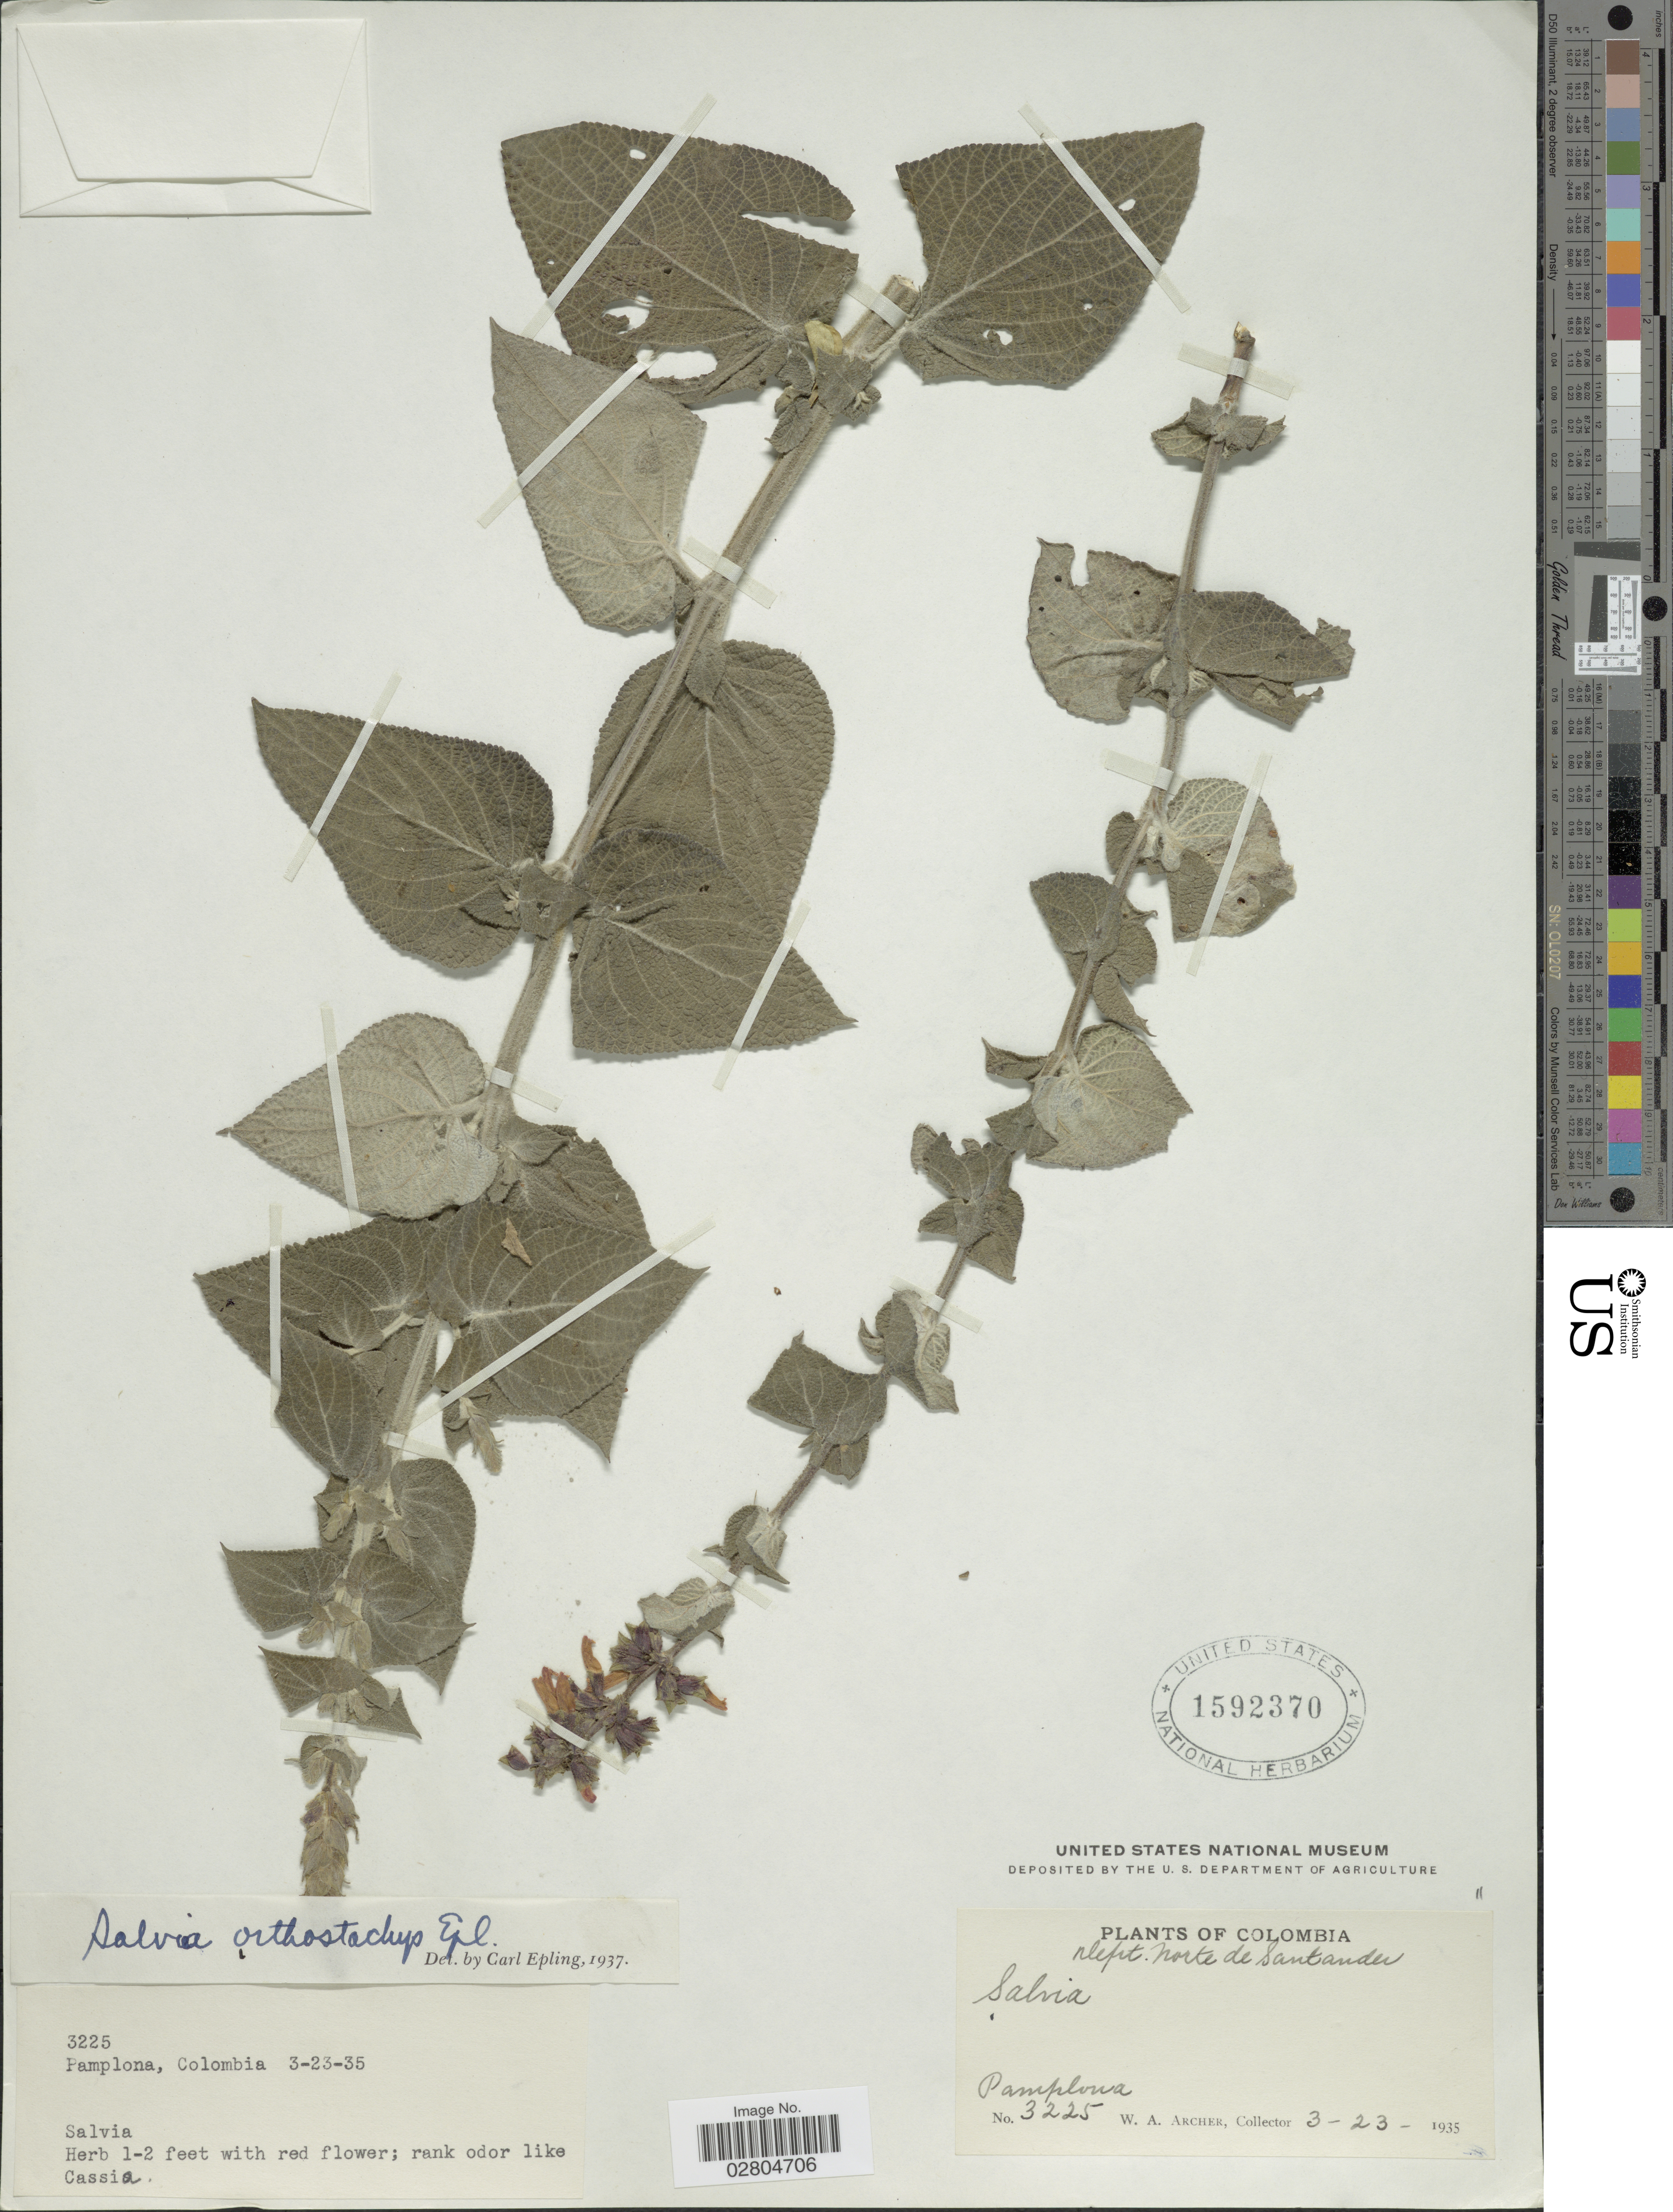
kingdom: Plantae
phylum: Tracheophyta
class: Magnoliopsida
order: Lamiales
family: Lamiaceae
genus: Salvia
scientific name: Salvia orthostachys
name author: Epling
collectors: W. A. Archer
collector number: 3225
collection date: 1935-03-23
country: Colombia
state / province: Norte de Santander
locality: Dept. Norte de Santander. Pamplona.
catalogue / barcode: US 1592370